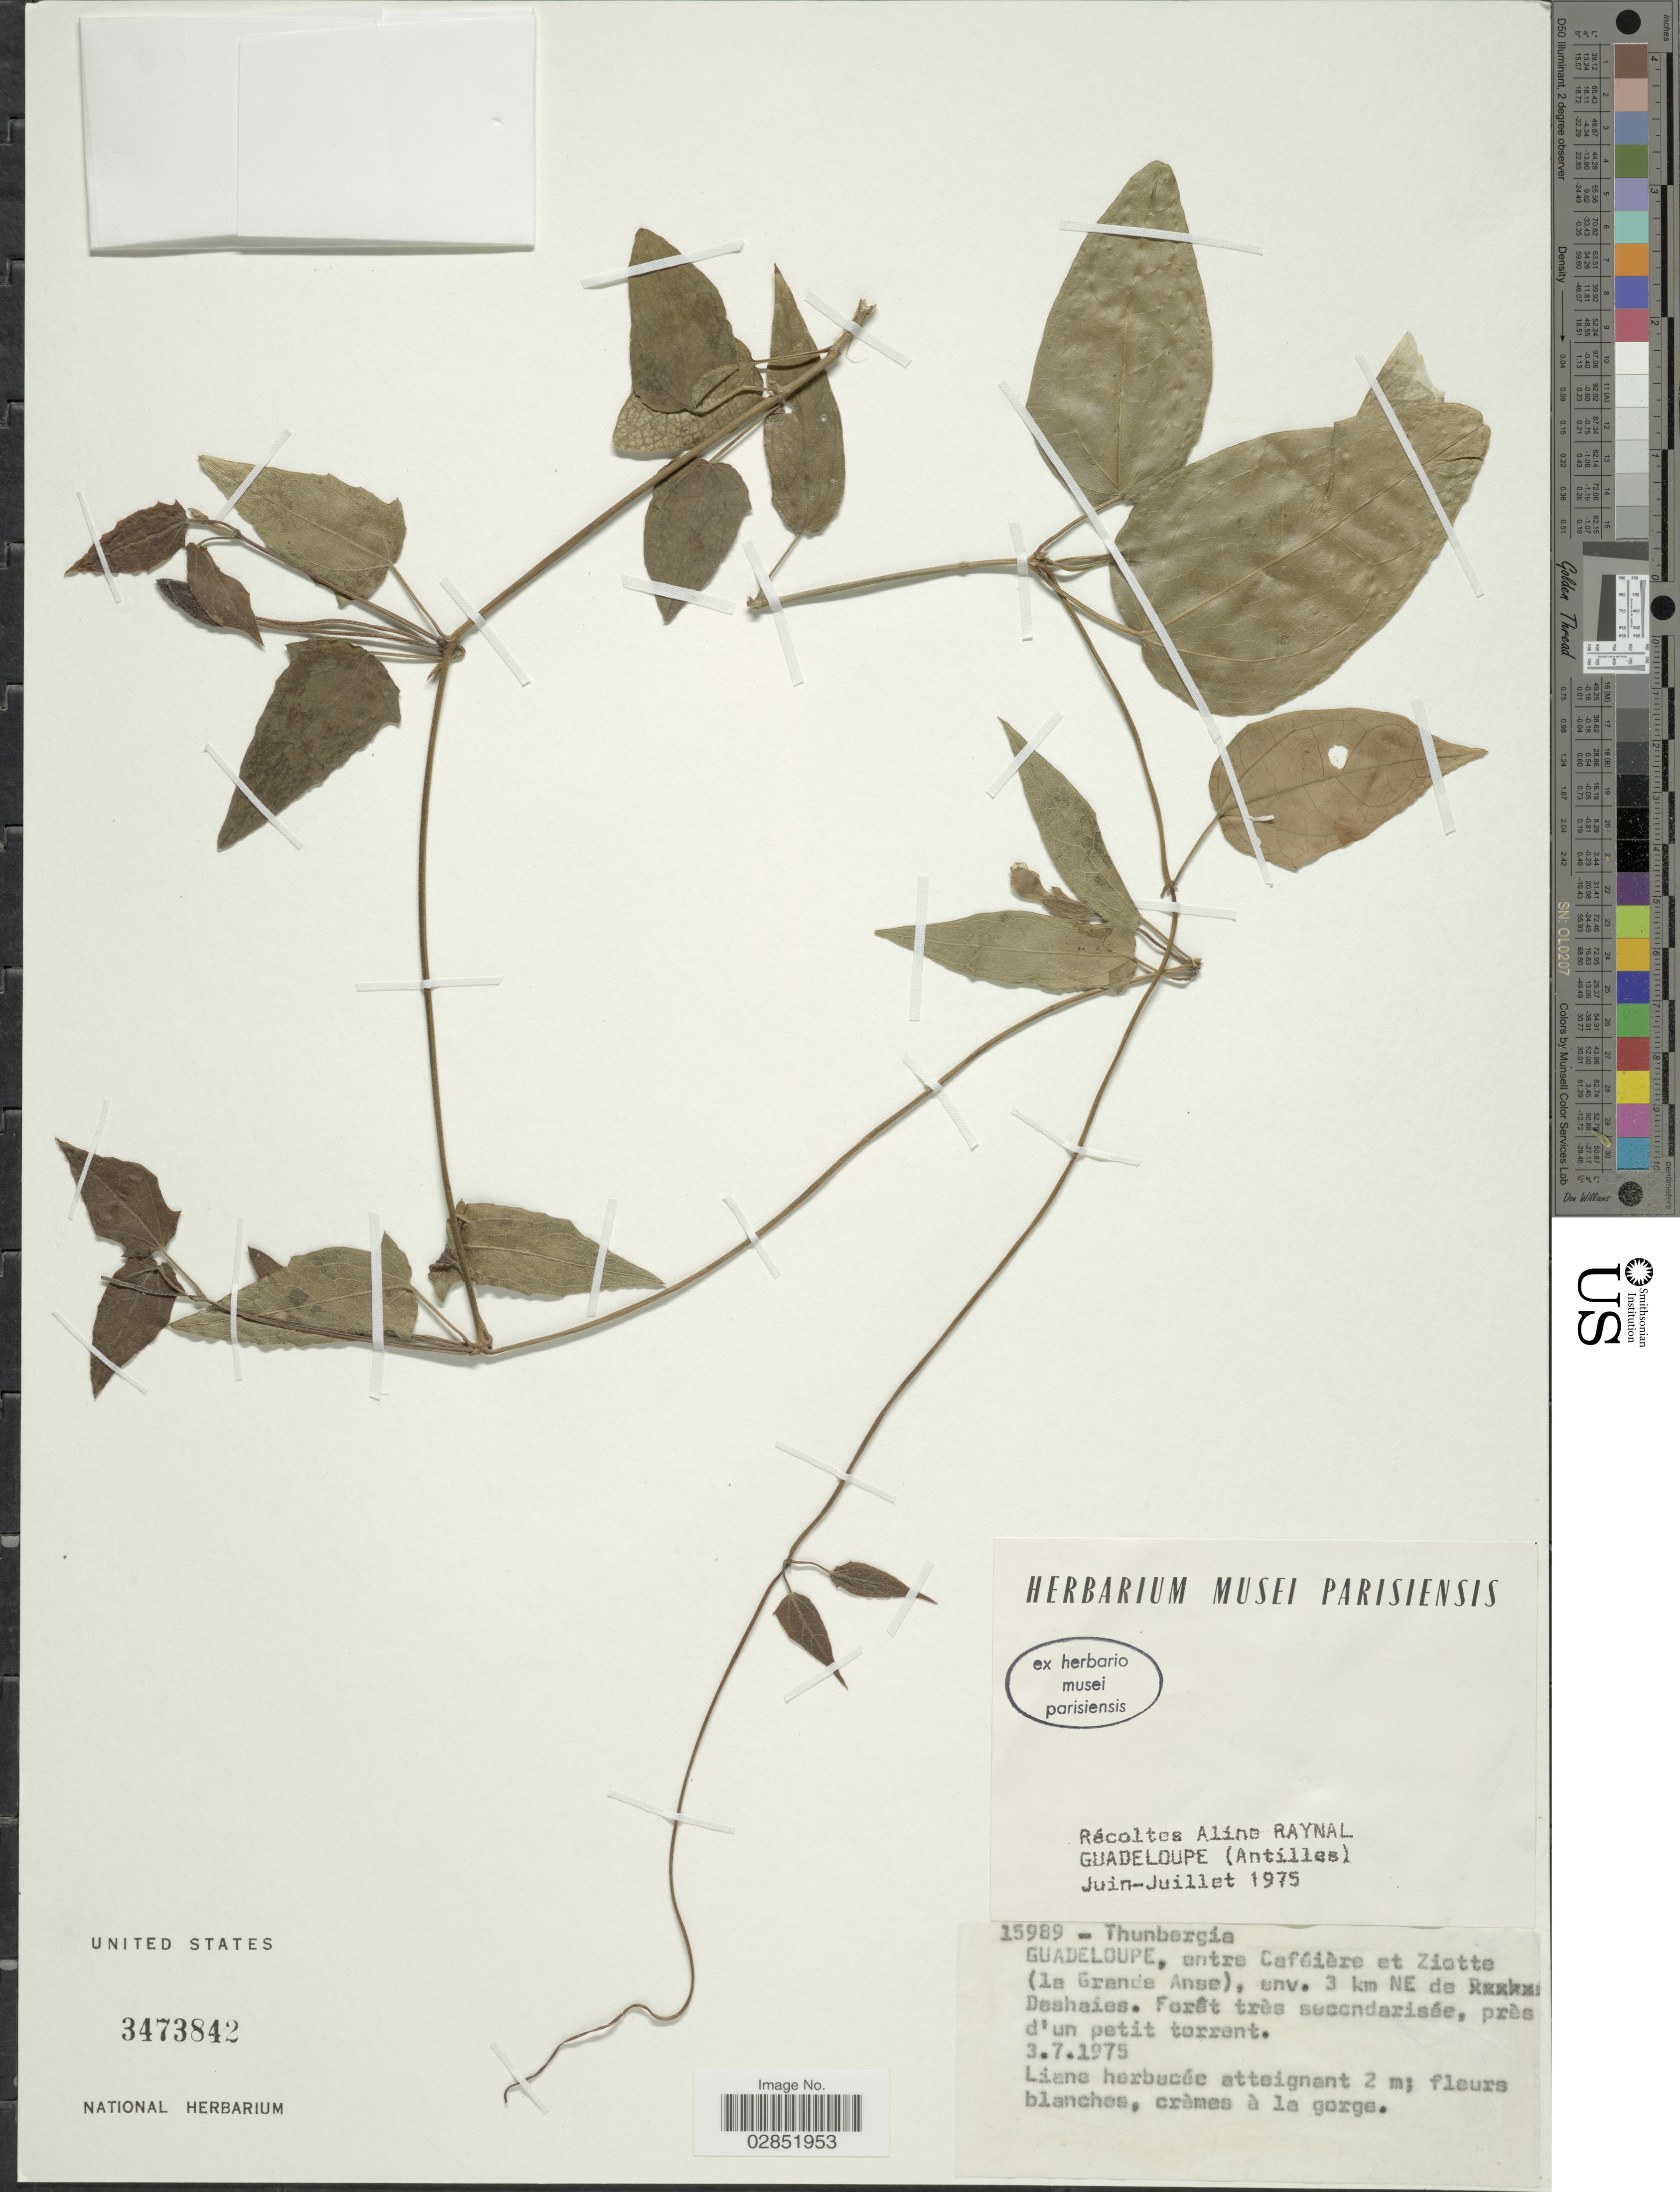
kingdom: Plantae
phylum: Tracheophyta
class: Magnoliopsida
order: Lamiales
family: Acanthaceae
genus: Thunbergia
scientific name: Thunbergia fragrans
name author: Roxb.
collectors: A. M. Raynal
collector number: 15989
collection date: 1975-07-03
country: Guadeloupe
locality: (Antilles). Entre Caféière et Ziotte (la Grande Anse), env. 3 km NE de Deshaies.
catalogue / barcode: US 3473842